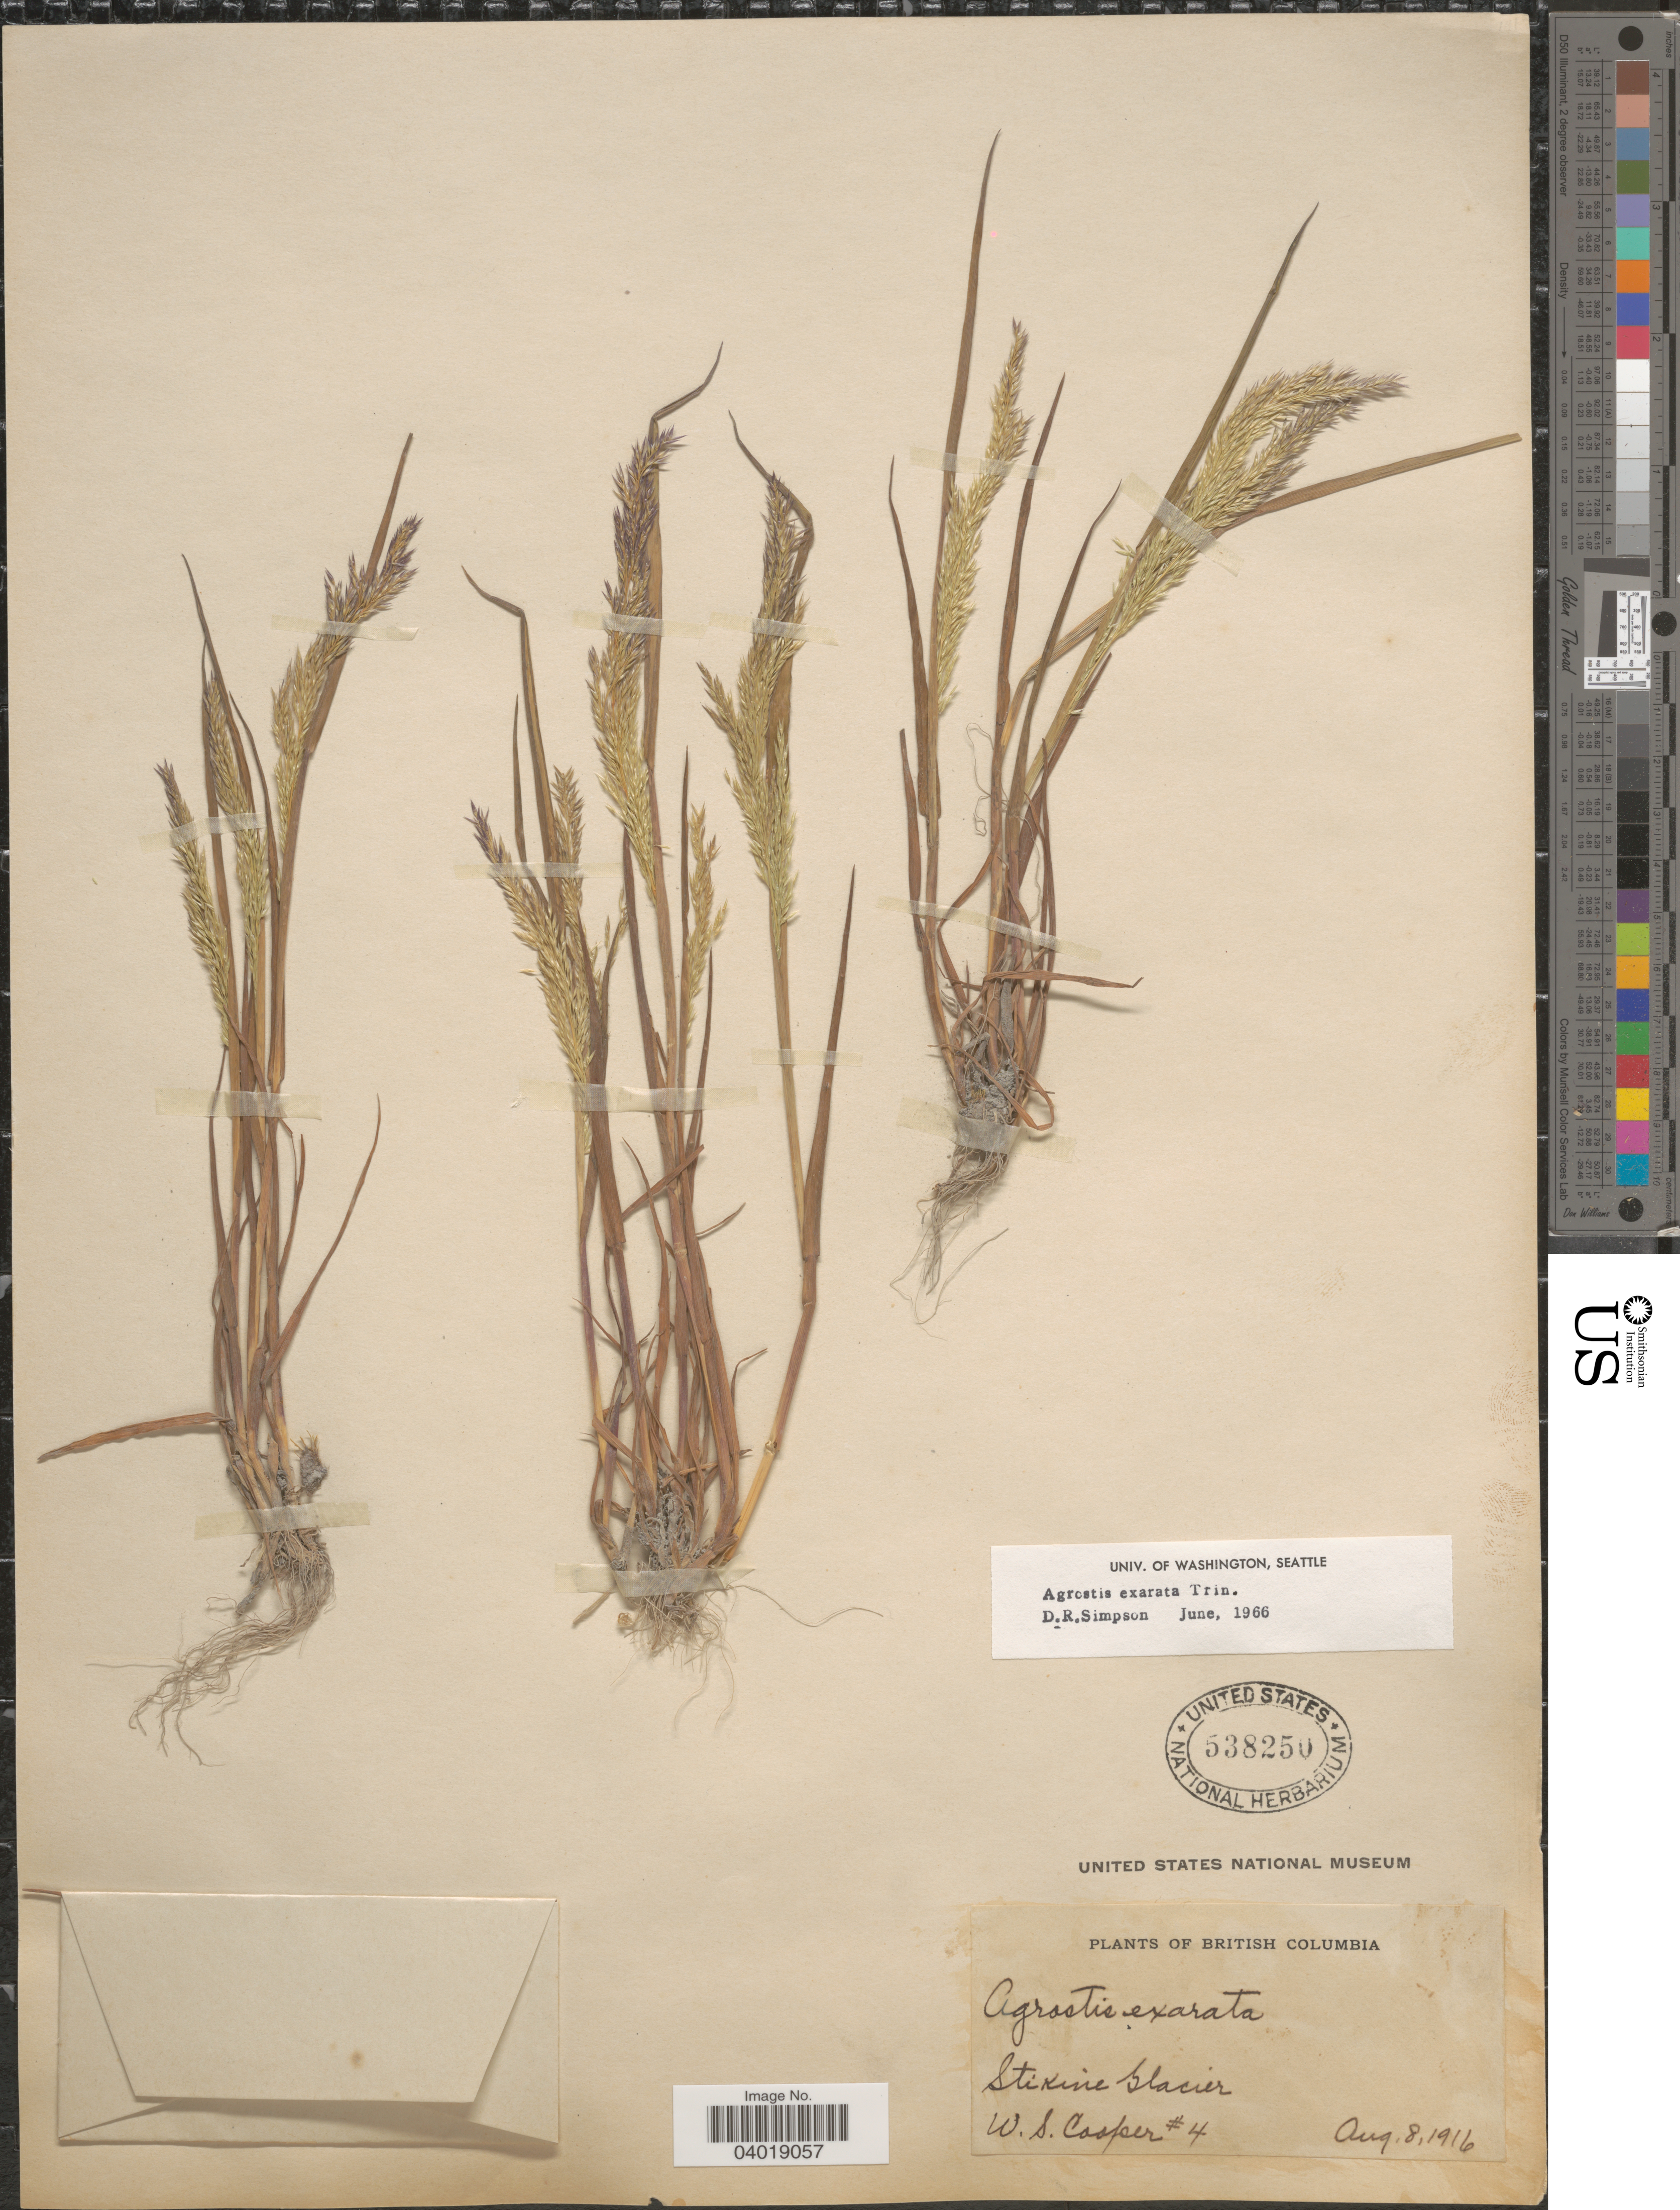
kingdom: Plantae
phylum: Tracheophyta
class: Liliopsida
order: Poales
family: Poaceae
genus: Agrostis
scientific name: Agrostis exarata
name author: Trin.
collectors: W. Cooper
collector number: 4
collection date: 1916-08-08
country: Canada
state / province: British Columbia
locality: Stikine Glacier.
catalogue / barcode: US 538250